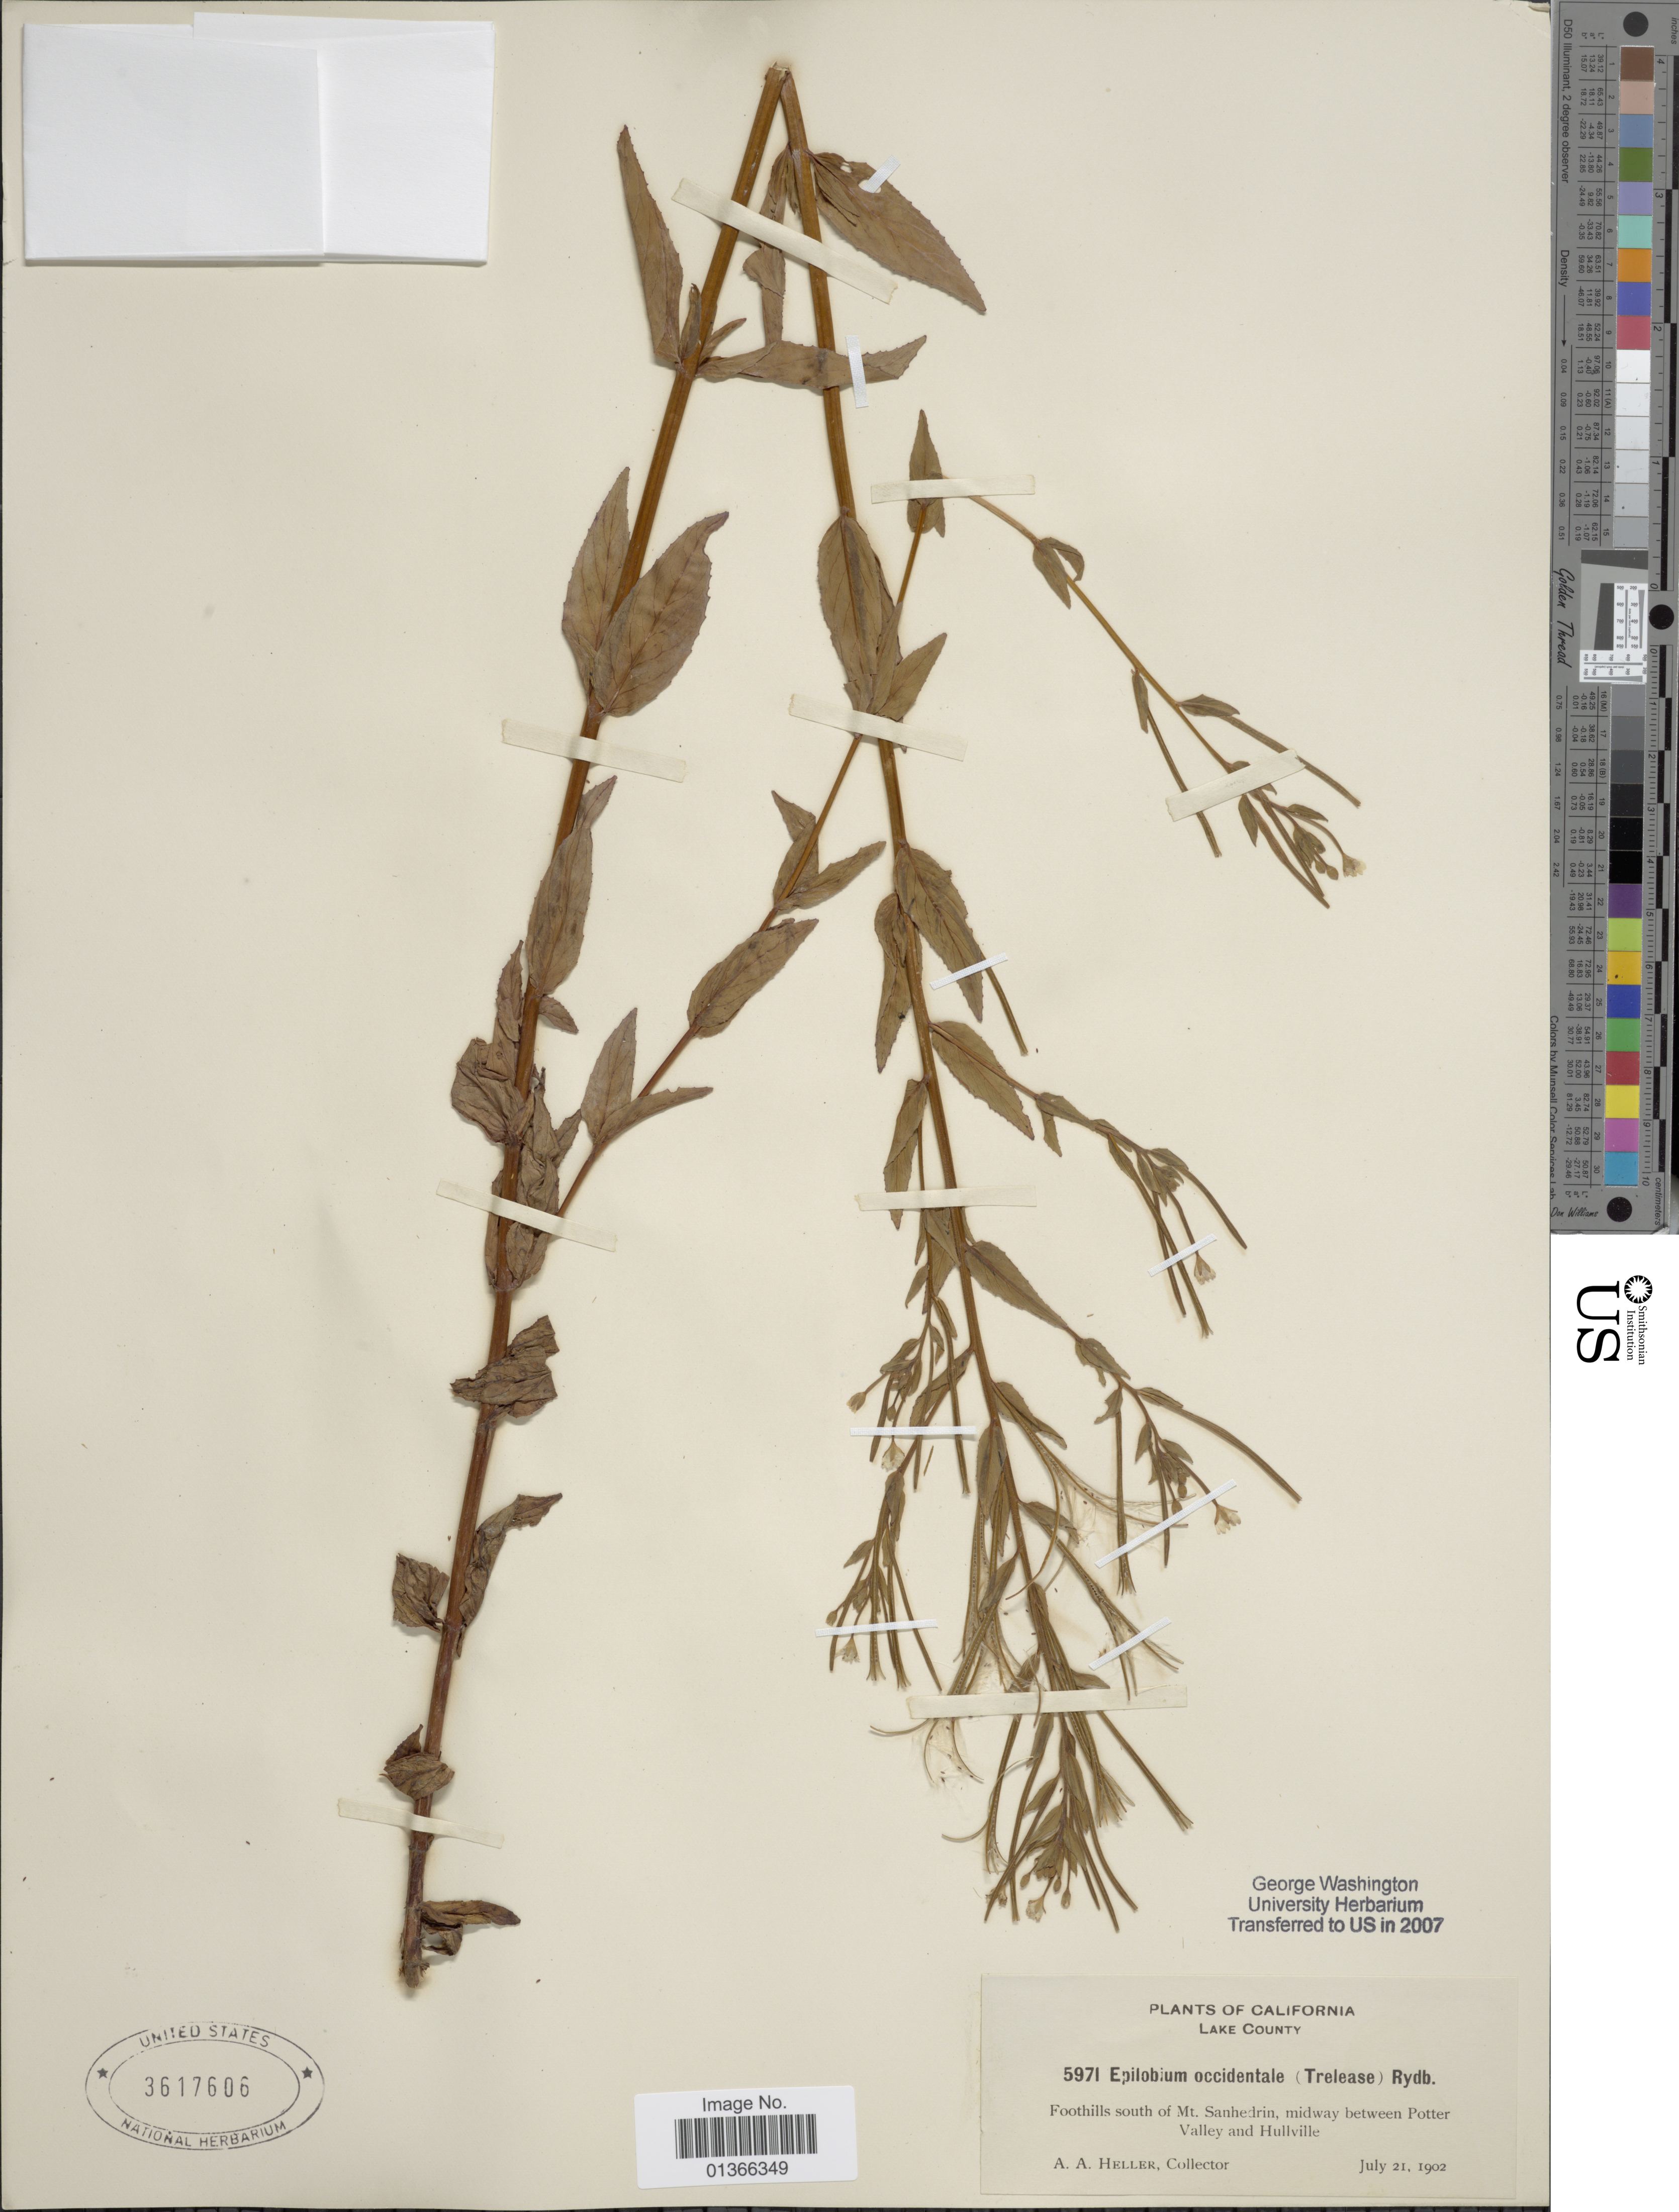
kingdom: Plantae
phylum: Tracheophyta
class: Magnoliopsida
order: Myrtales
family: Onagraceae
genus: Epilobium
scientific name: Epilobium sp.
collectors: A. A. Heller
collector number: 5971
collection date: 1902-07-21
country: United States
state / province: California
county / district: Lake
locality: Lake County. Foothills south of Mt. Sanhedrin, midway between Potter Valley and Hullville.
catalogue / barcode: US 3617606